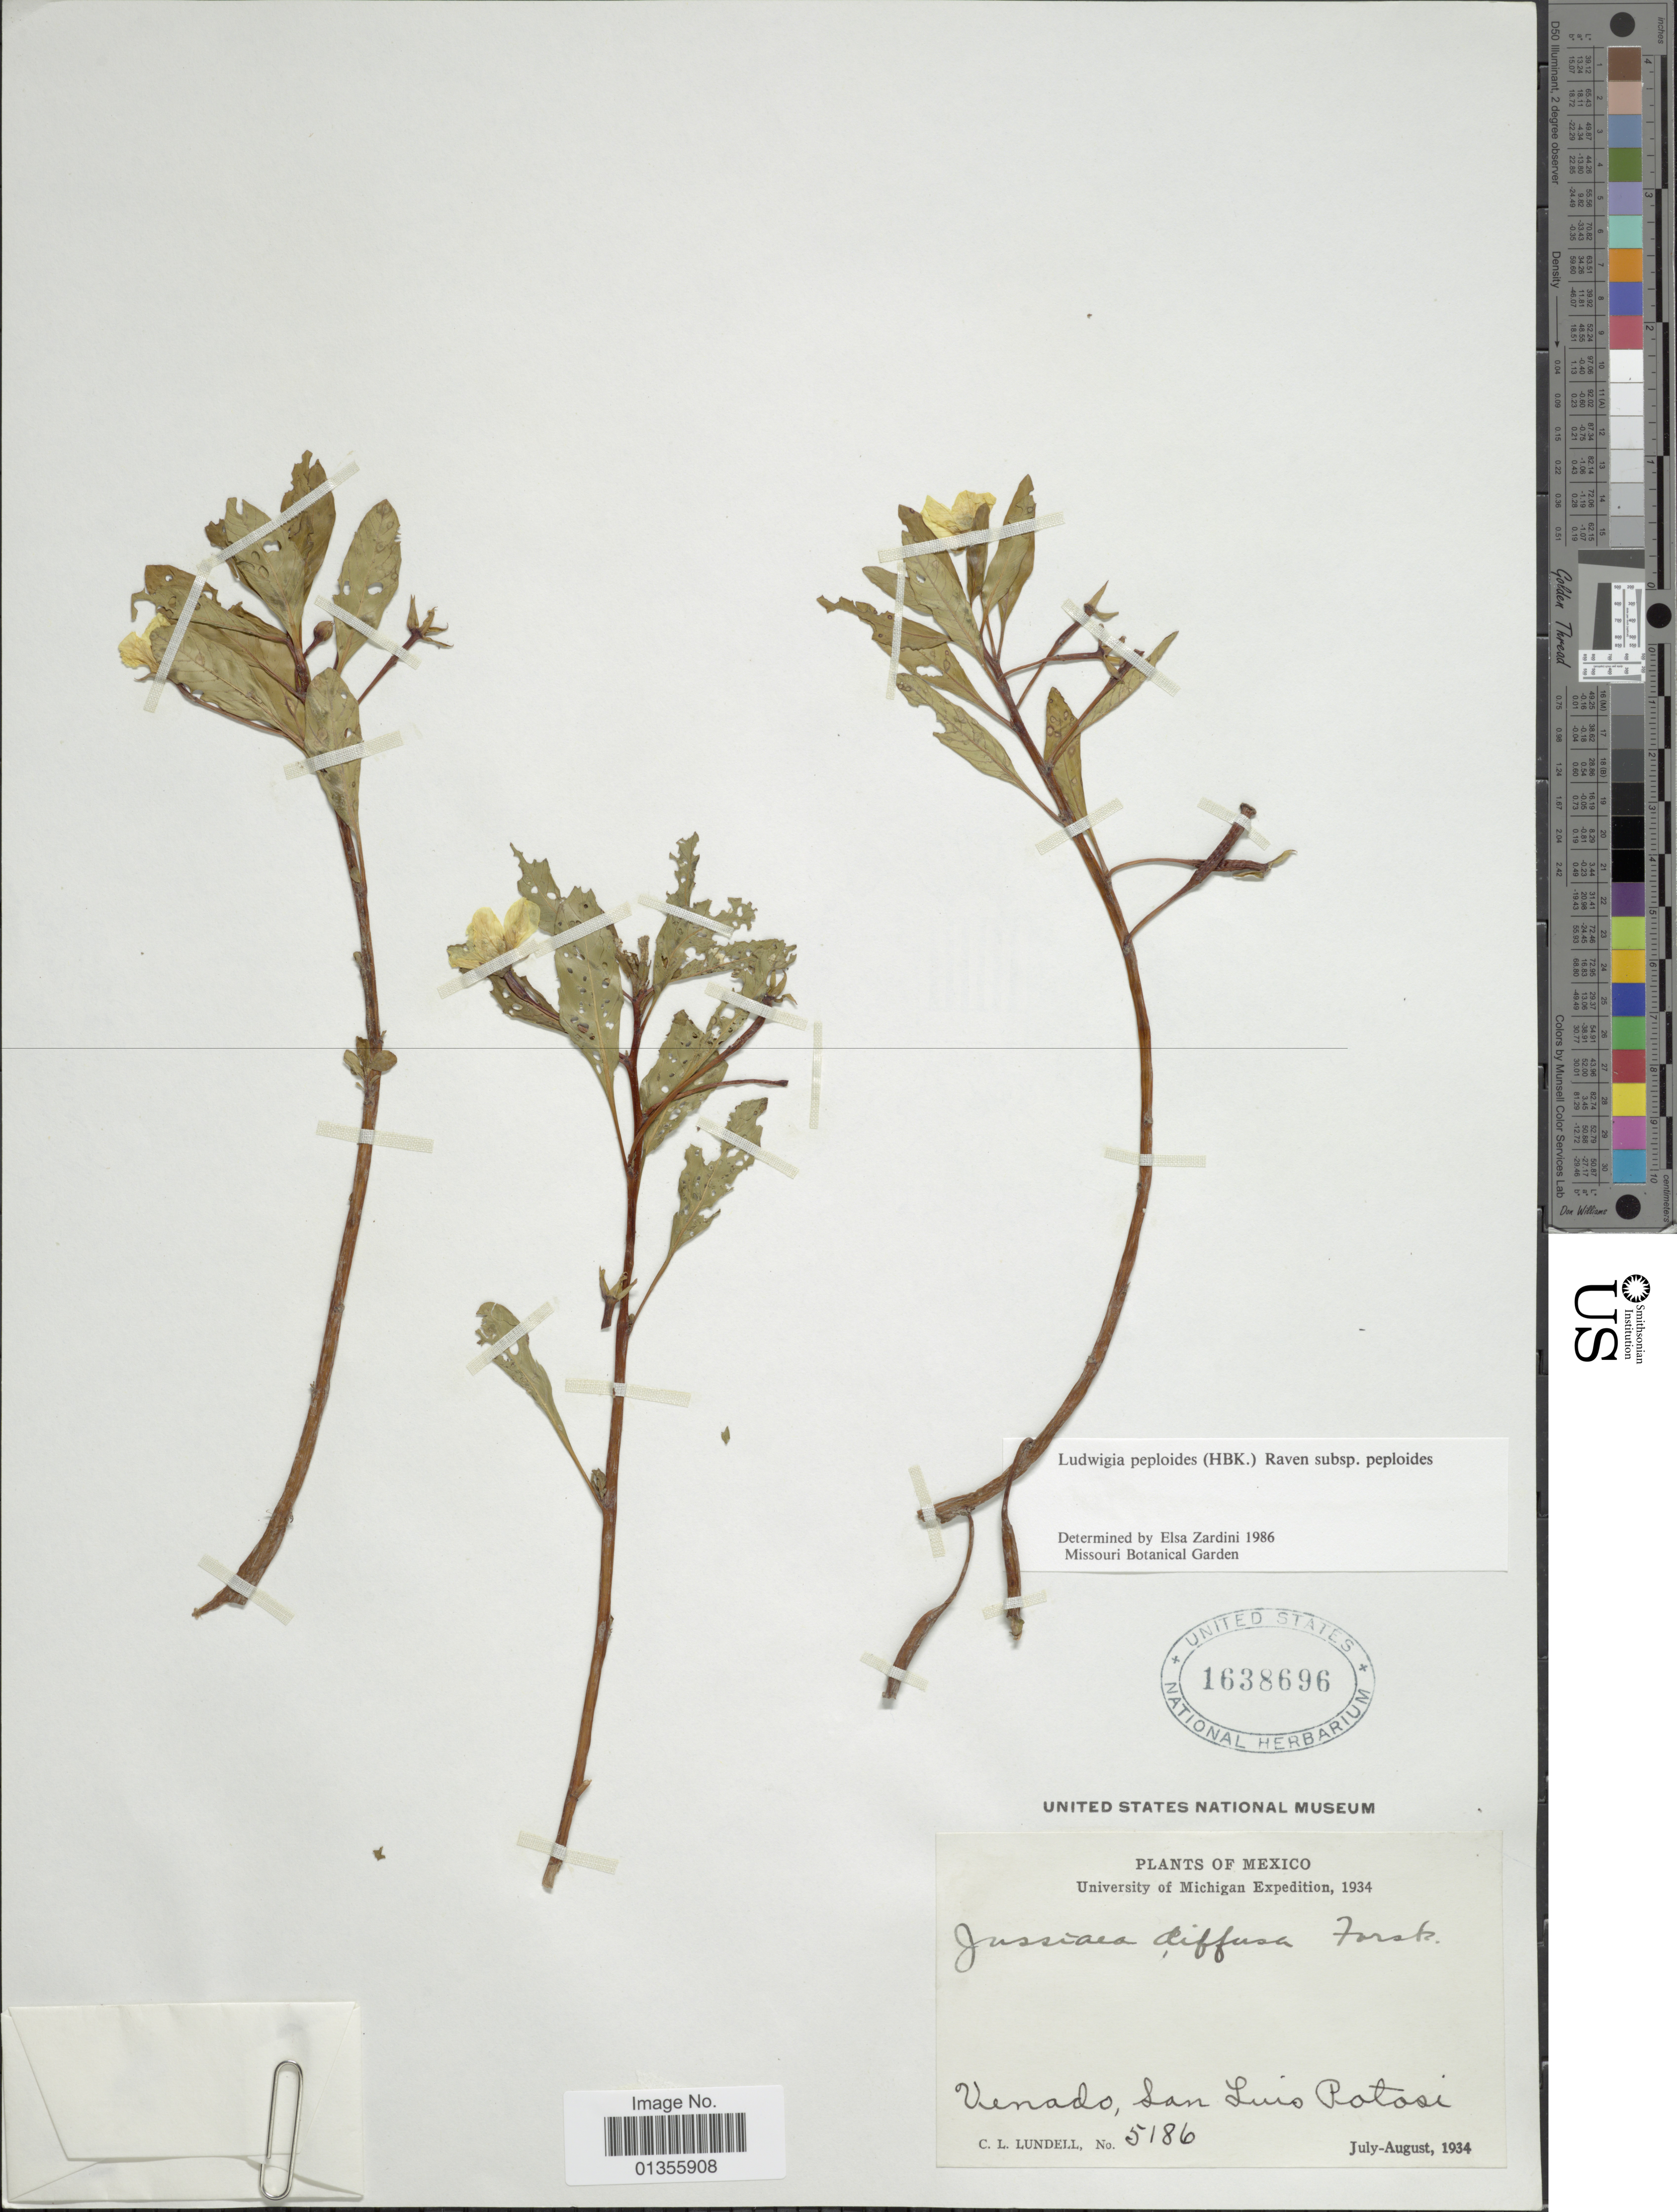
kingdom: Plantae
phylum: Tracheophyta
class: Magnoliopsida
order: Myrtales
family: Onagraceae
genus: Ludwigia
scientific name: Ludwigia peploides subsp. peploides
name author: (Kunth) P.H. Raven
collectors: C. L. Lundell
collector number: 5186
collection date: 1934-07/1934-08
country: Mexico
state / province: San Luis Potosí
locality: Venado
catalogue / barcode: US 1638696